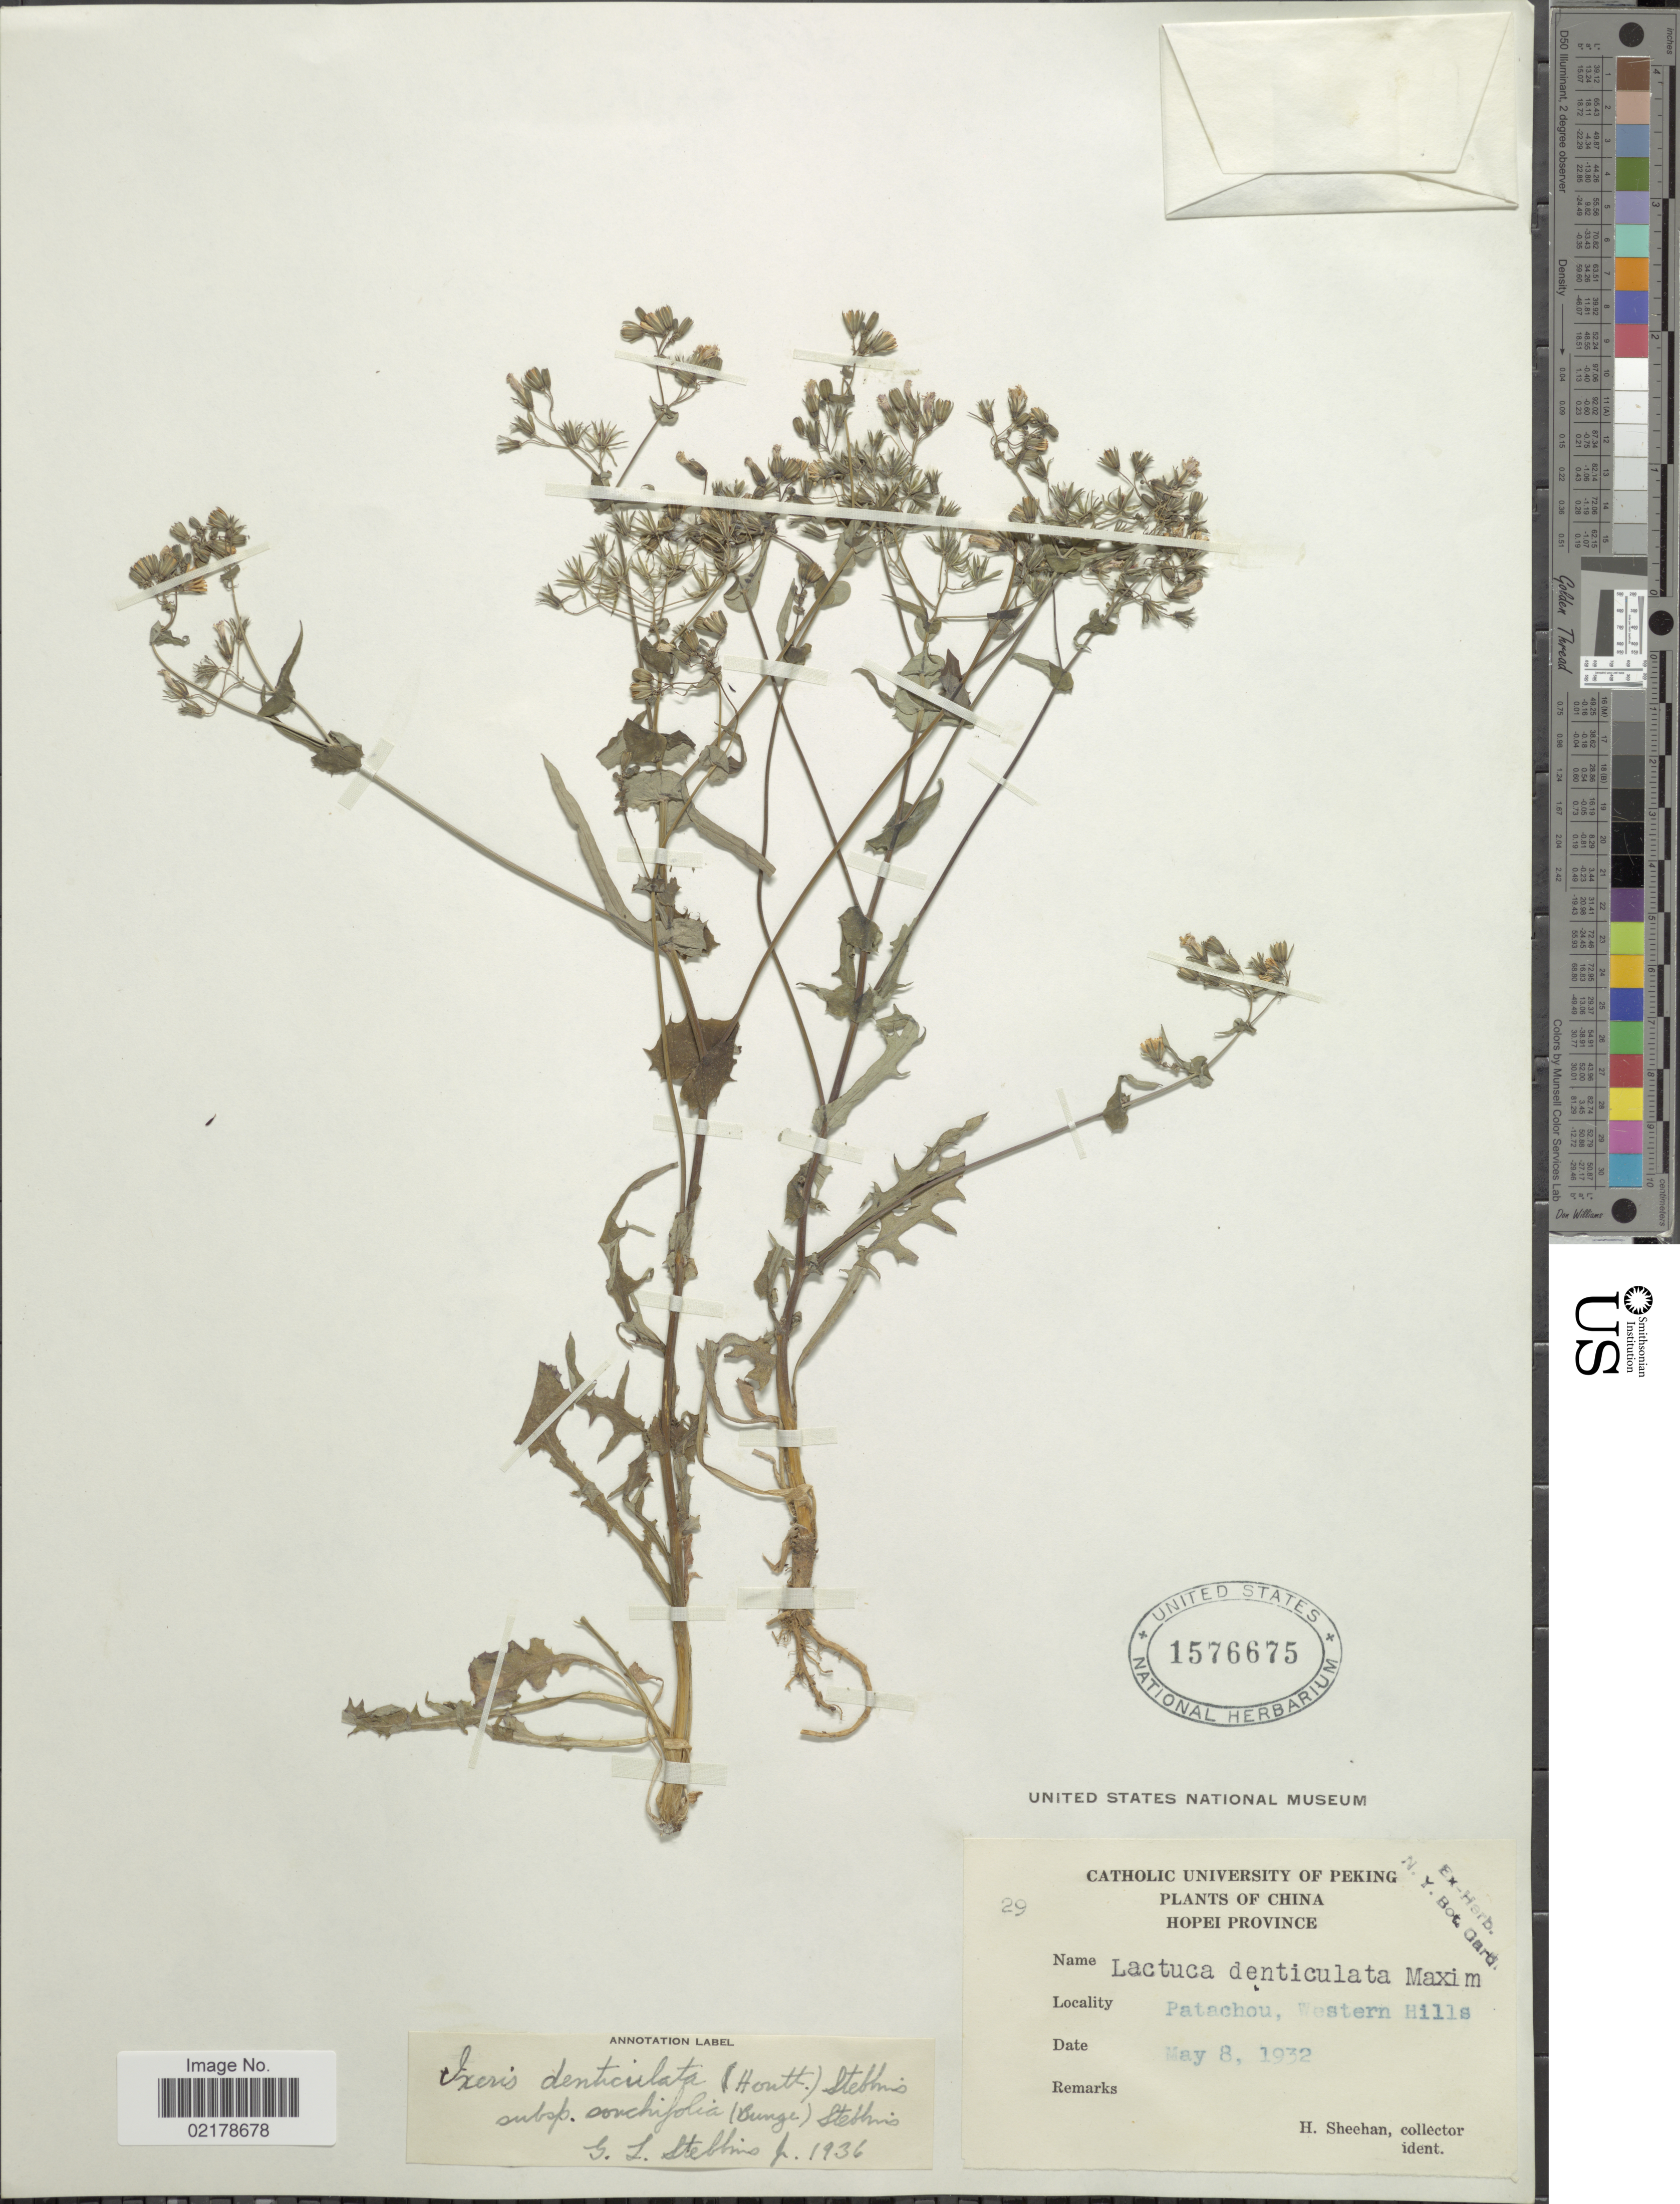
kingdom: Plantae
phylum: Tracheophyta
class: Magnoliopsida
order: Asterales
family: Asteraceae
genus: Crepidiastrum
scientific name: Crepidiastrum denticulatum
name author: (Houtt.) Pak & Kawano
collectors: H. Sheehan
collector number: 29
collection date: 1932-05-08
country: China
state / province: Hebei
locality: Hopei Province. Patachou, Western Hills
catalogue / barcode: US 1576675